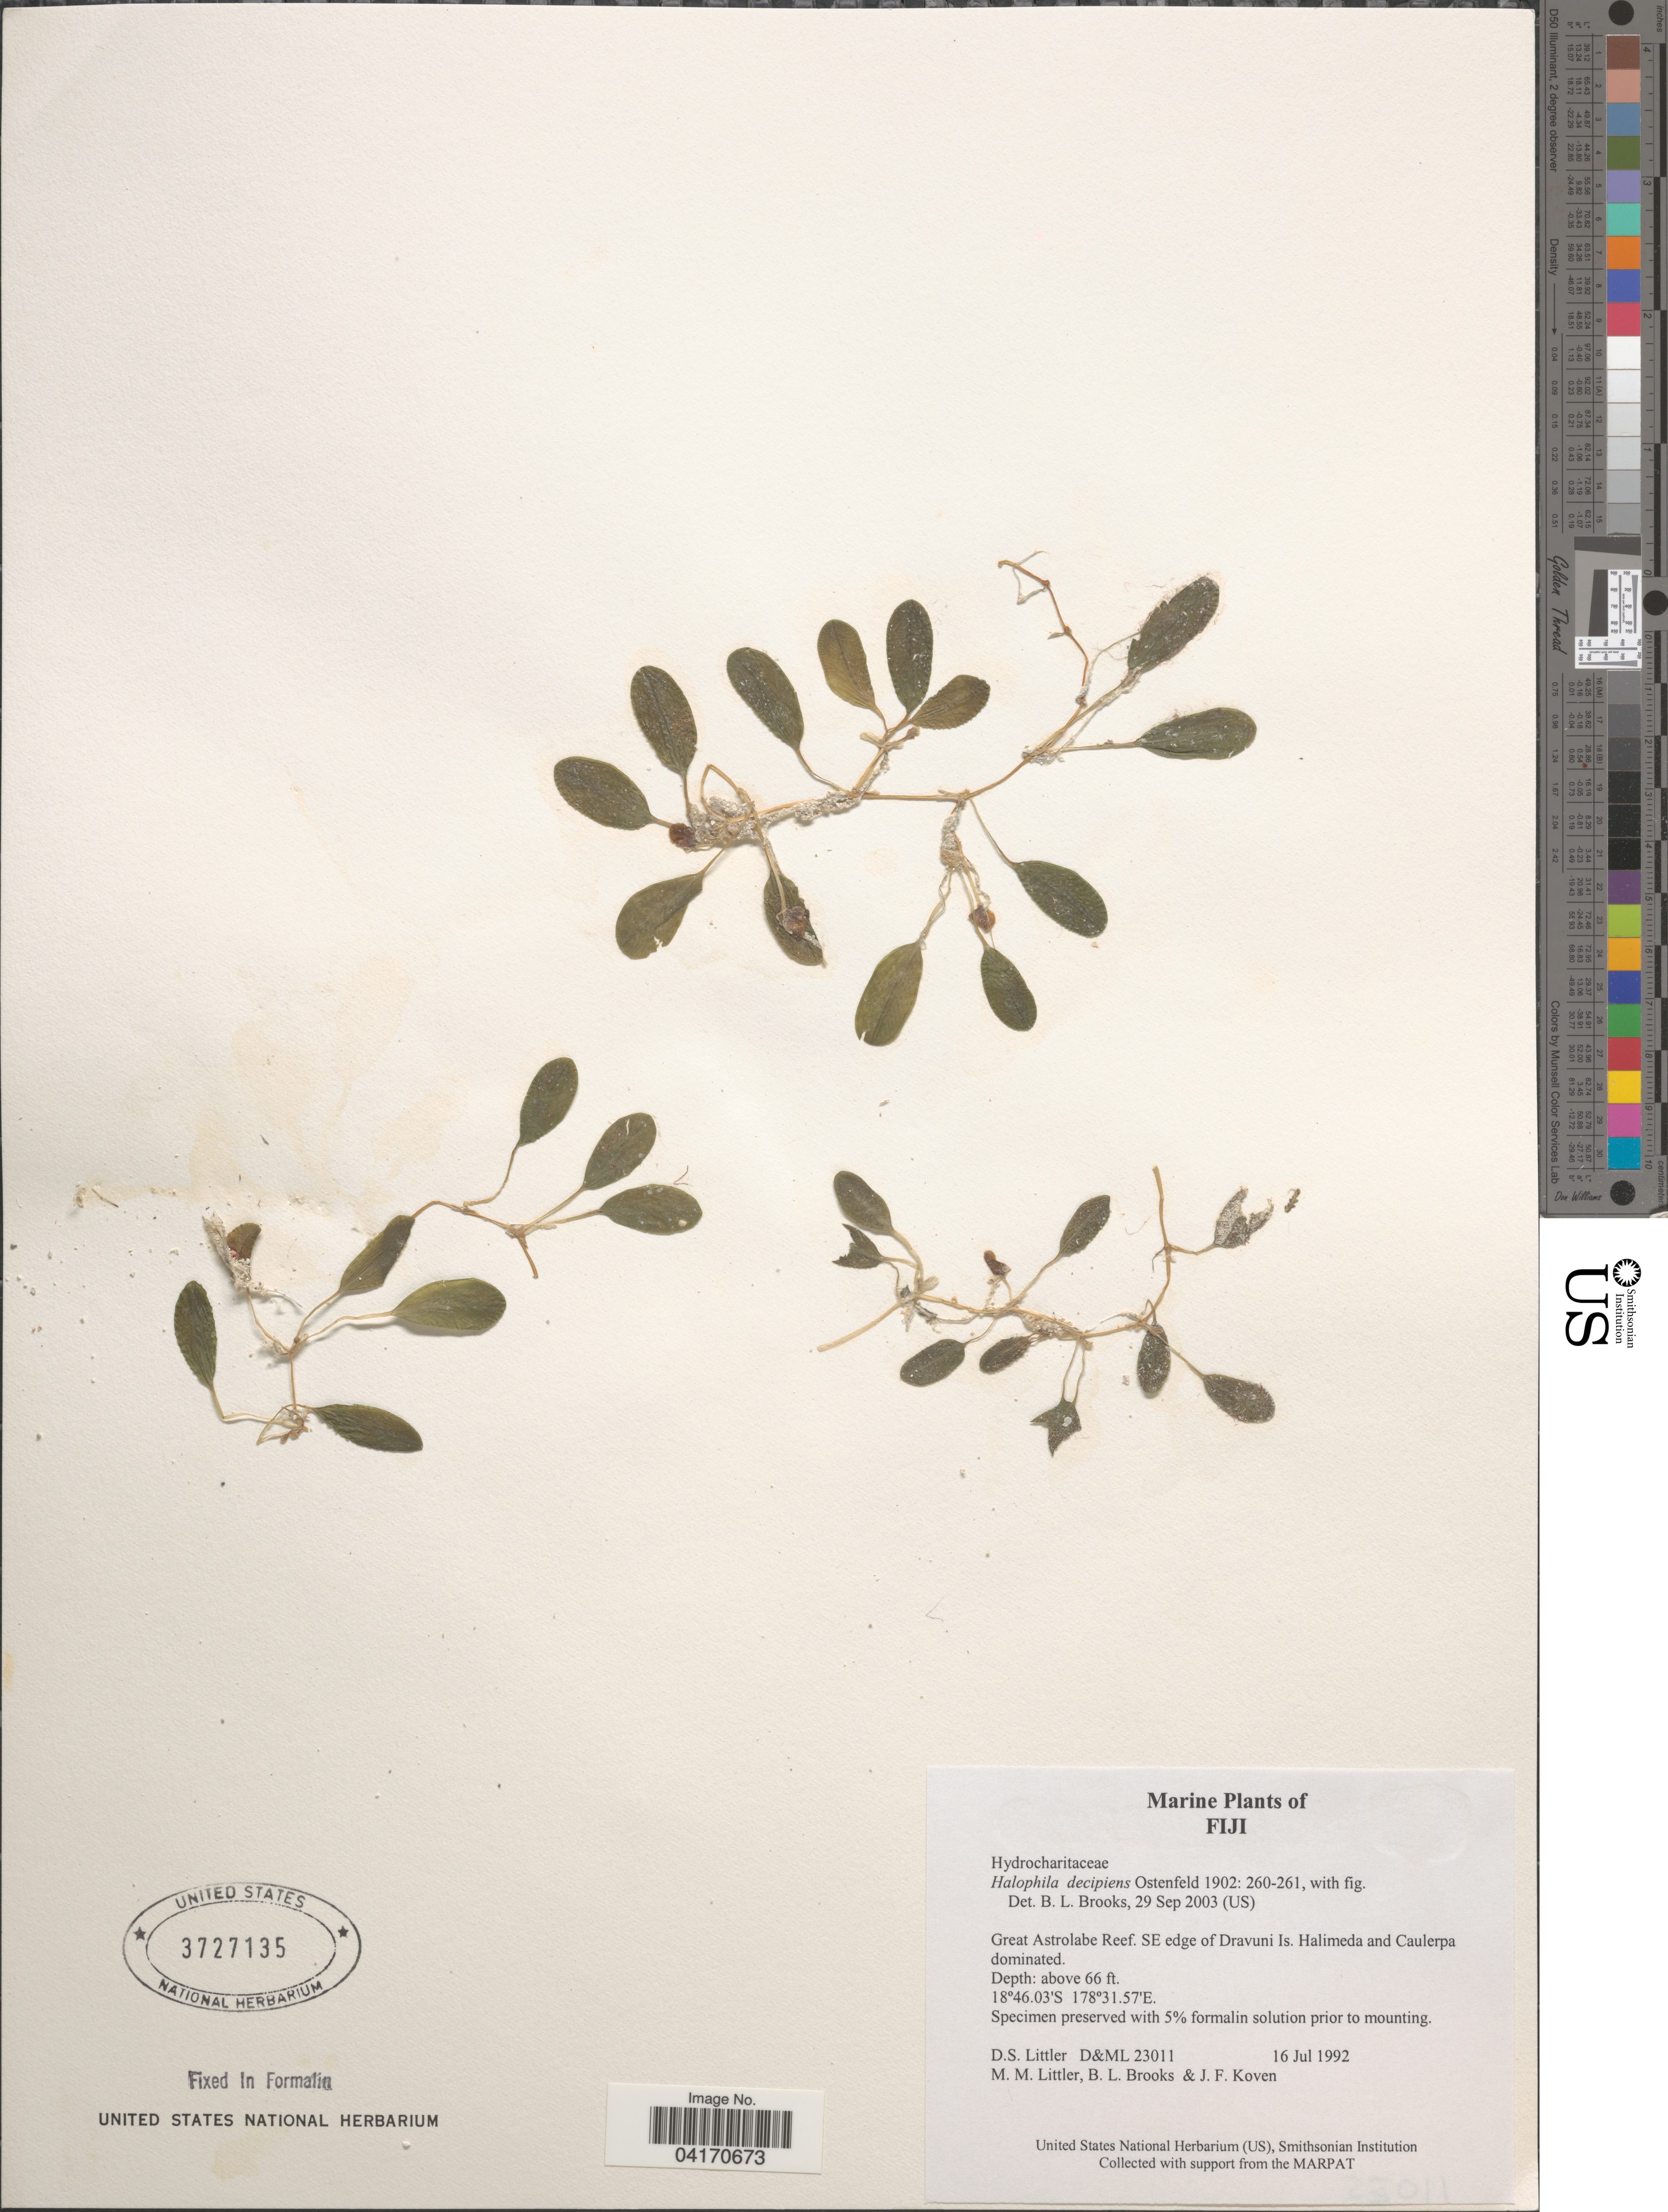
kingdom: Plantae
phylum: Tracheophyta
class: Liliopsida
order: Alismatales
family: Hydrocharitaceae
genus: Halophila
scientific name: Halophila decipiens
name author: Ostenf.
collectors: D. S. Littler, B. Brooks & J. Koven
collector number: D&ML 23011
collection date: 1992-07-16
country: Fiji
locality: Great Astrolabe Reef. SE edge of Dravuni Is. Halimeda and Caulerpa dominated.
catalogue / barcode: US 3727135